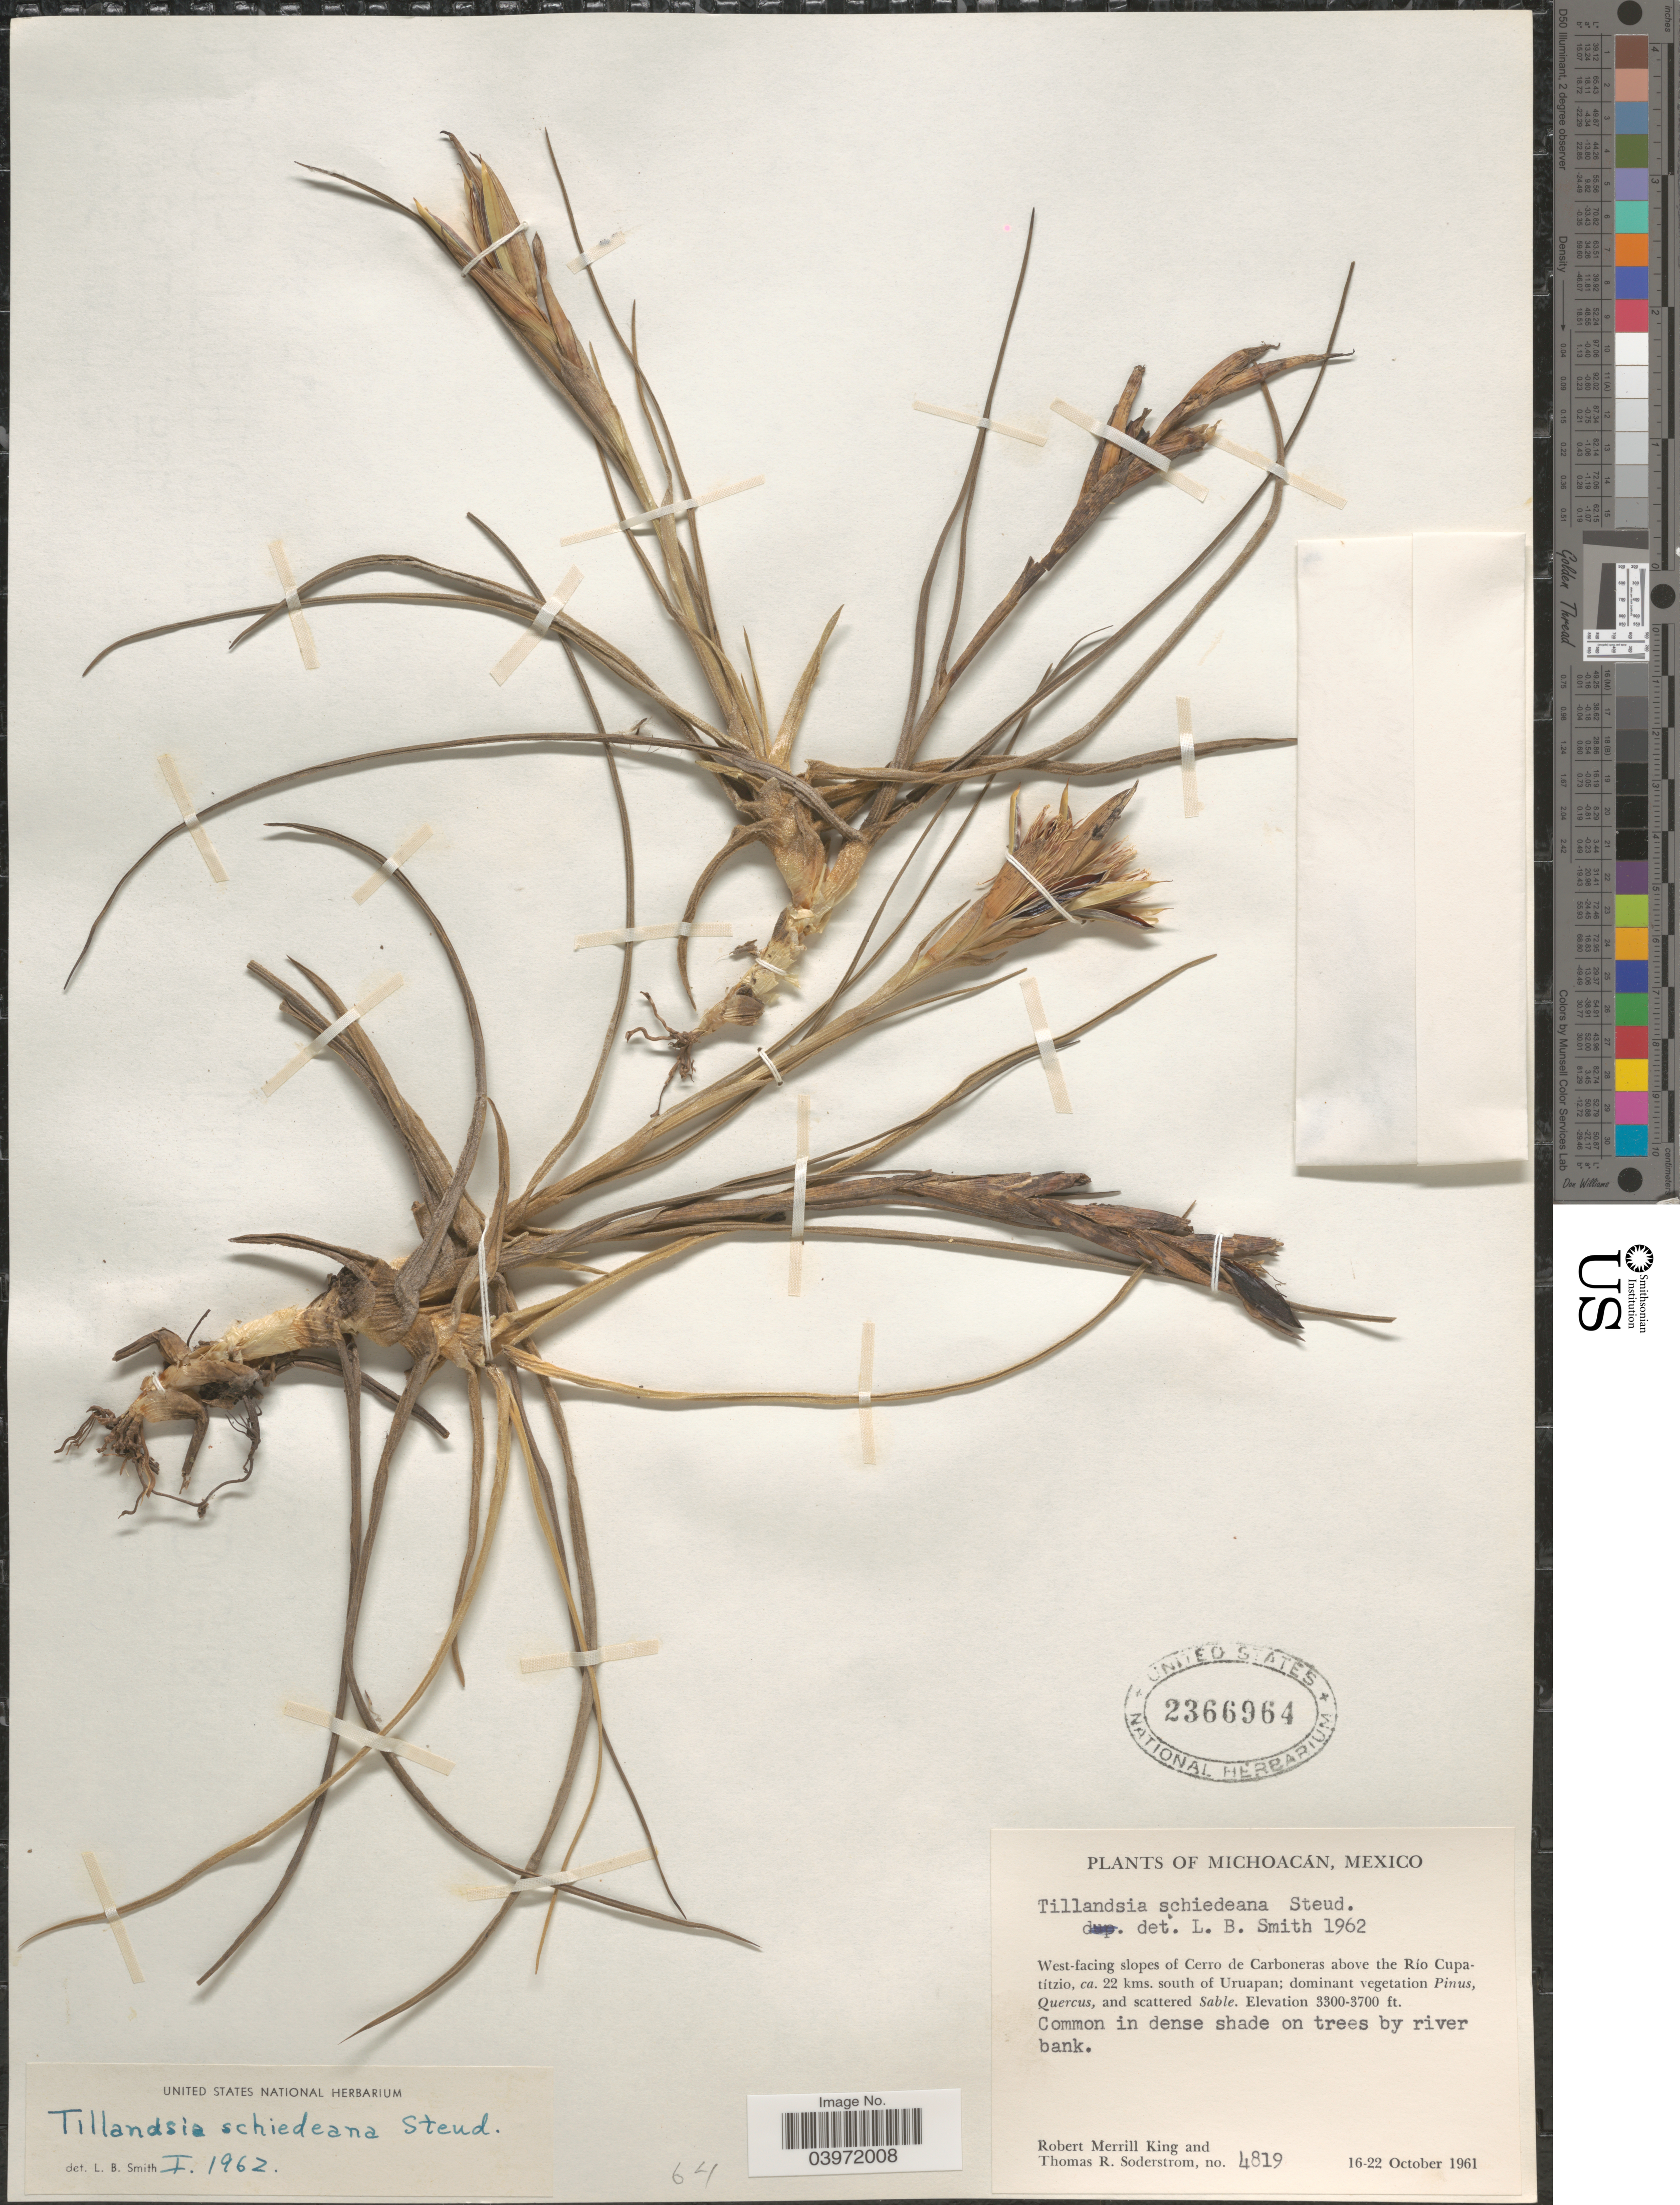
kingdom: Plantae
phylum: Tracheophyta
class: Liliopsida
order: Poales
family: Bromeliaceae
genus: Tillandsia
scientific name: Tillandsia schiedeana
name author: Steud.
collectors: R. M. King & T. R. Soderstrom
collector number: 4819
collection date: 1961-10-16/1961-10-22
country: Mexico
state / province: Michoacán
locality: West-facing slopes of Cerro de Carboneras above the Río Cupatítzio, ca. 22 kms. south of Uruapan.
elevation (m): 1006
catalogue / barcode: US 2366964